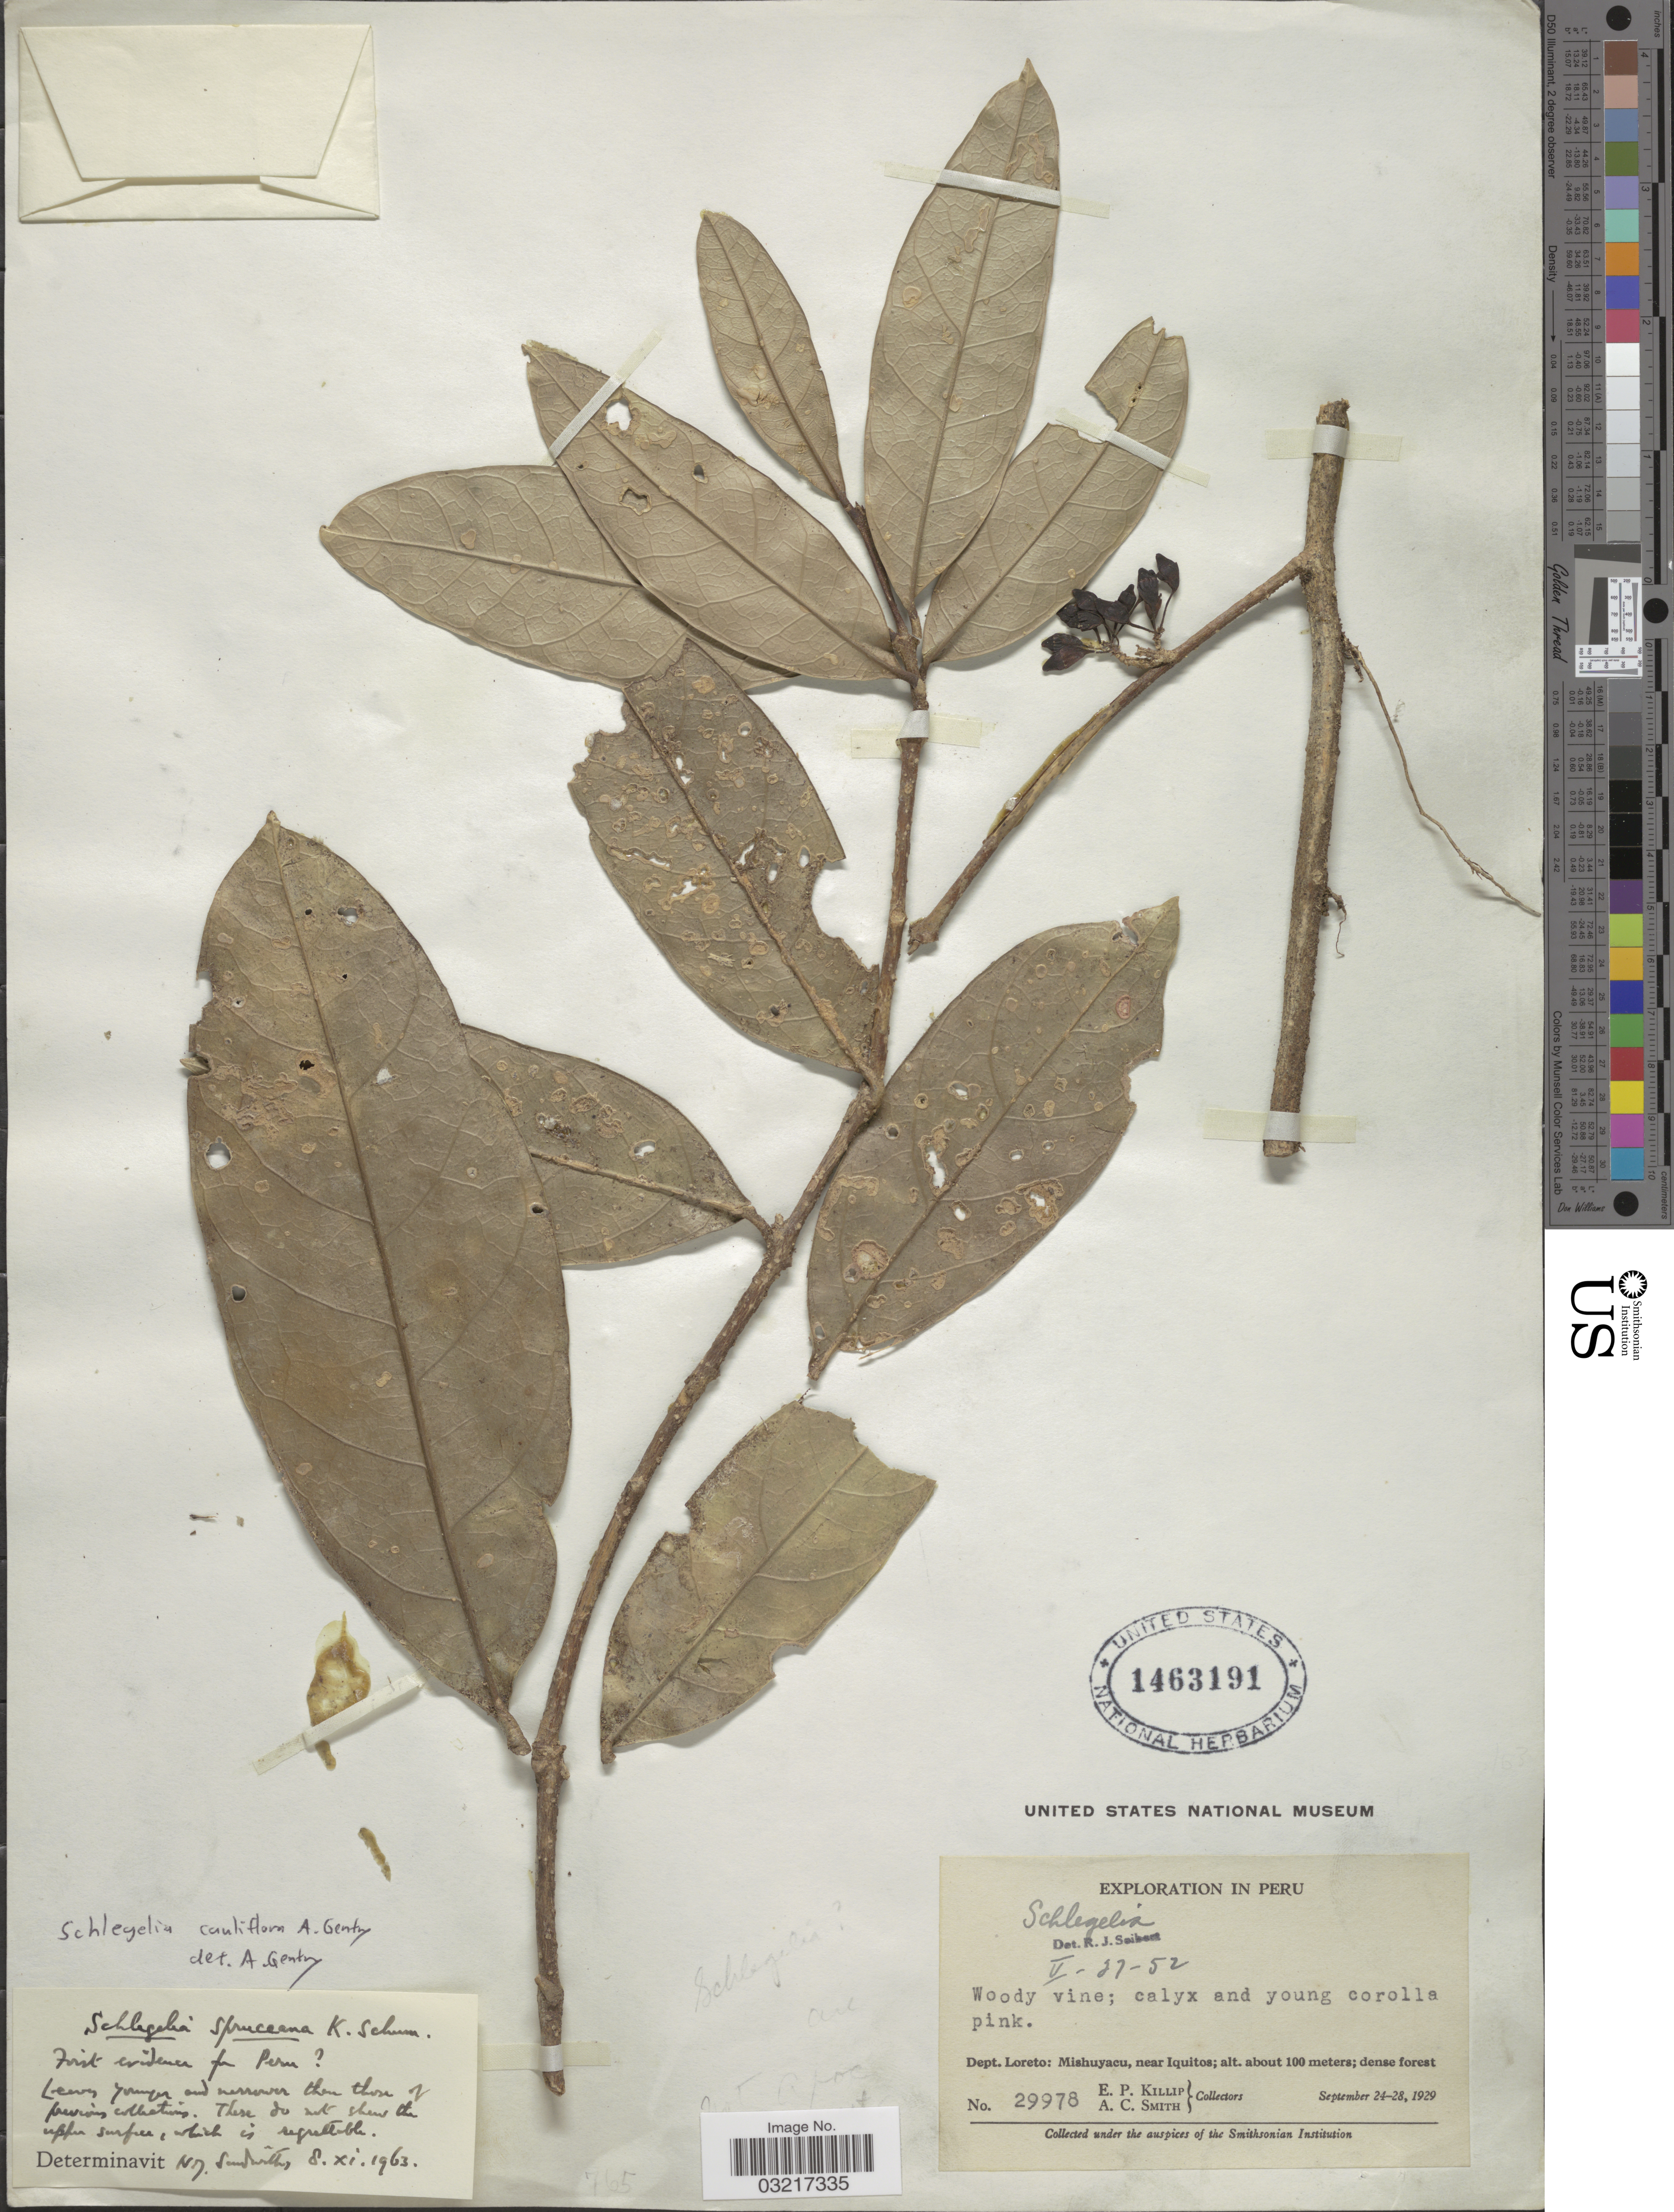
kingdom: Plantae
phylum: Tracheophyta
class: Magnoliopsida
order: Lamiales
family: Schlegeliaceae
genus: Schlegelia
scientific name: Schlegelia cauliflora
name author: A.H. Gentry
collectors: E. P. Killip & A. C. Smith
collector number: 29978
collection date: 1929-09-24/1929-09-28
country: Peru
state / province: Loreto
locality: Dept. Loreto: Mishuyacu, near Iquitos.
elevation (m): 100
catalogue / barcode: US 1463191